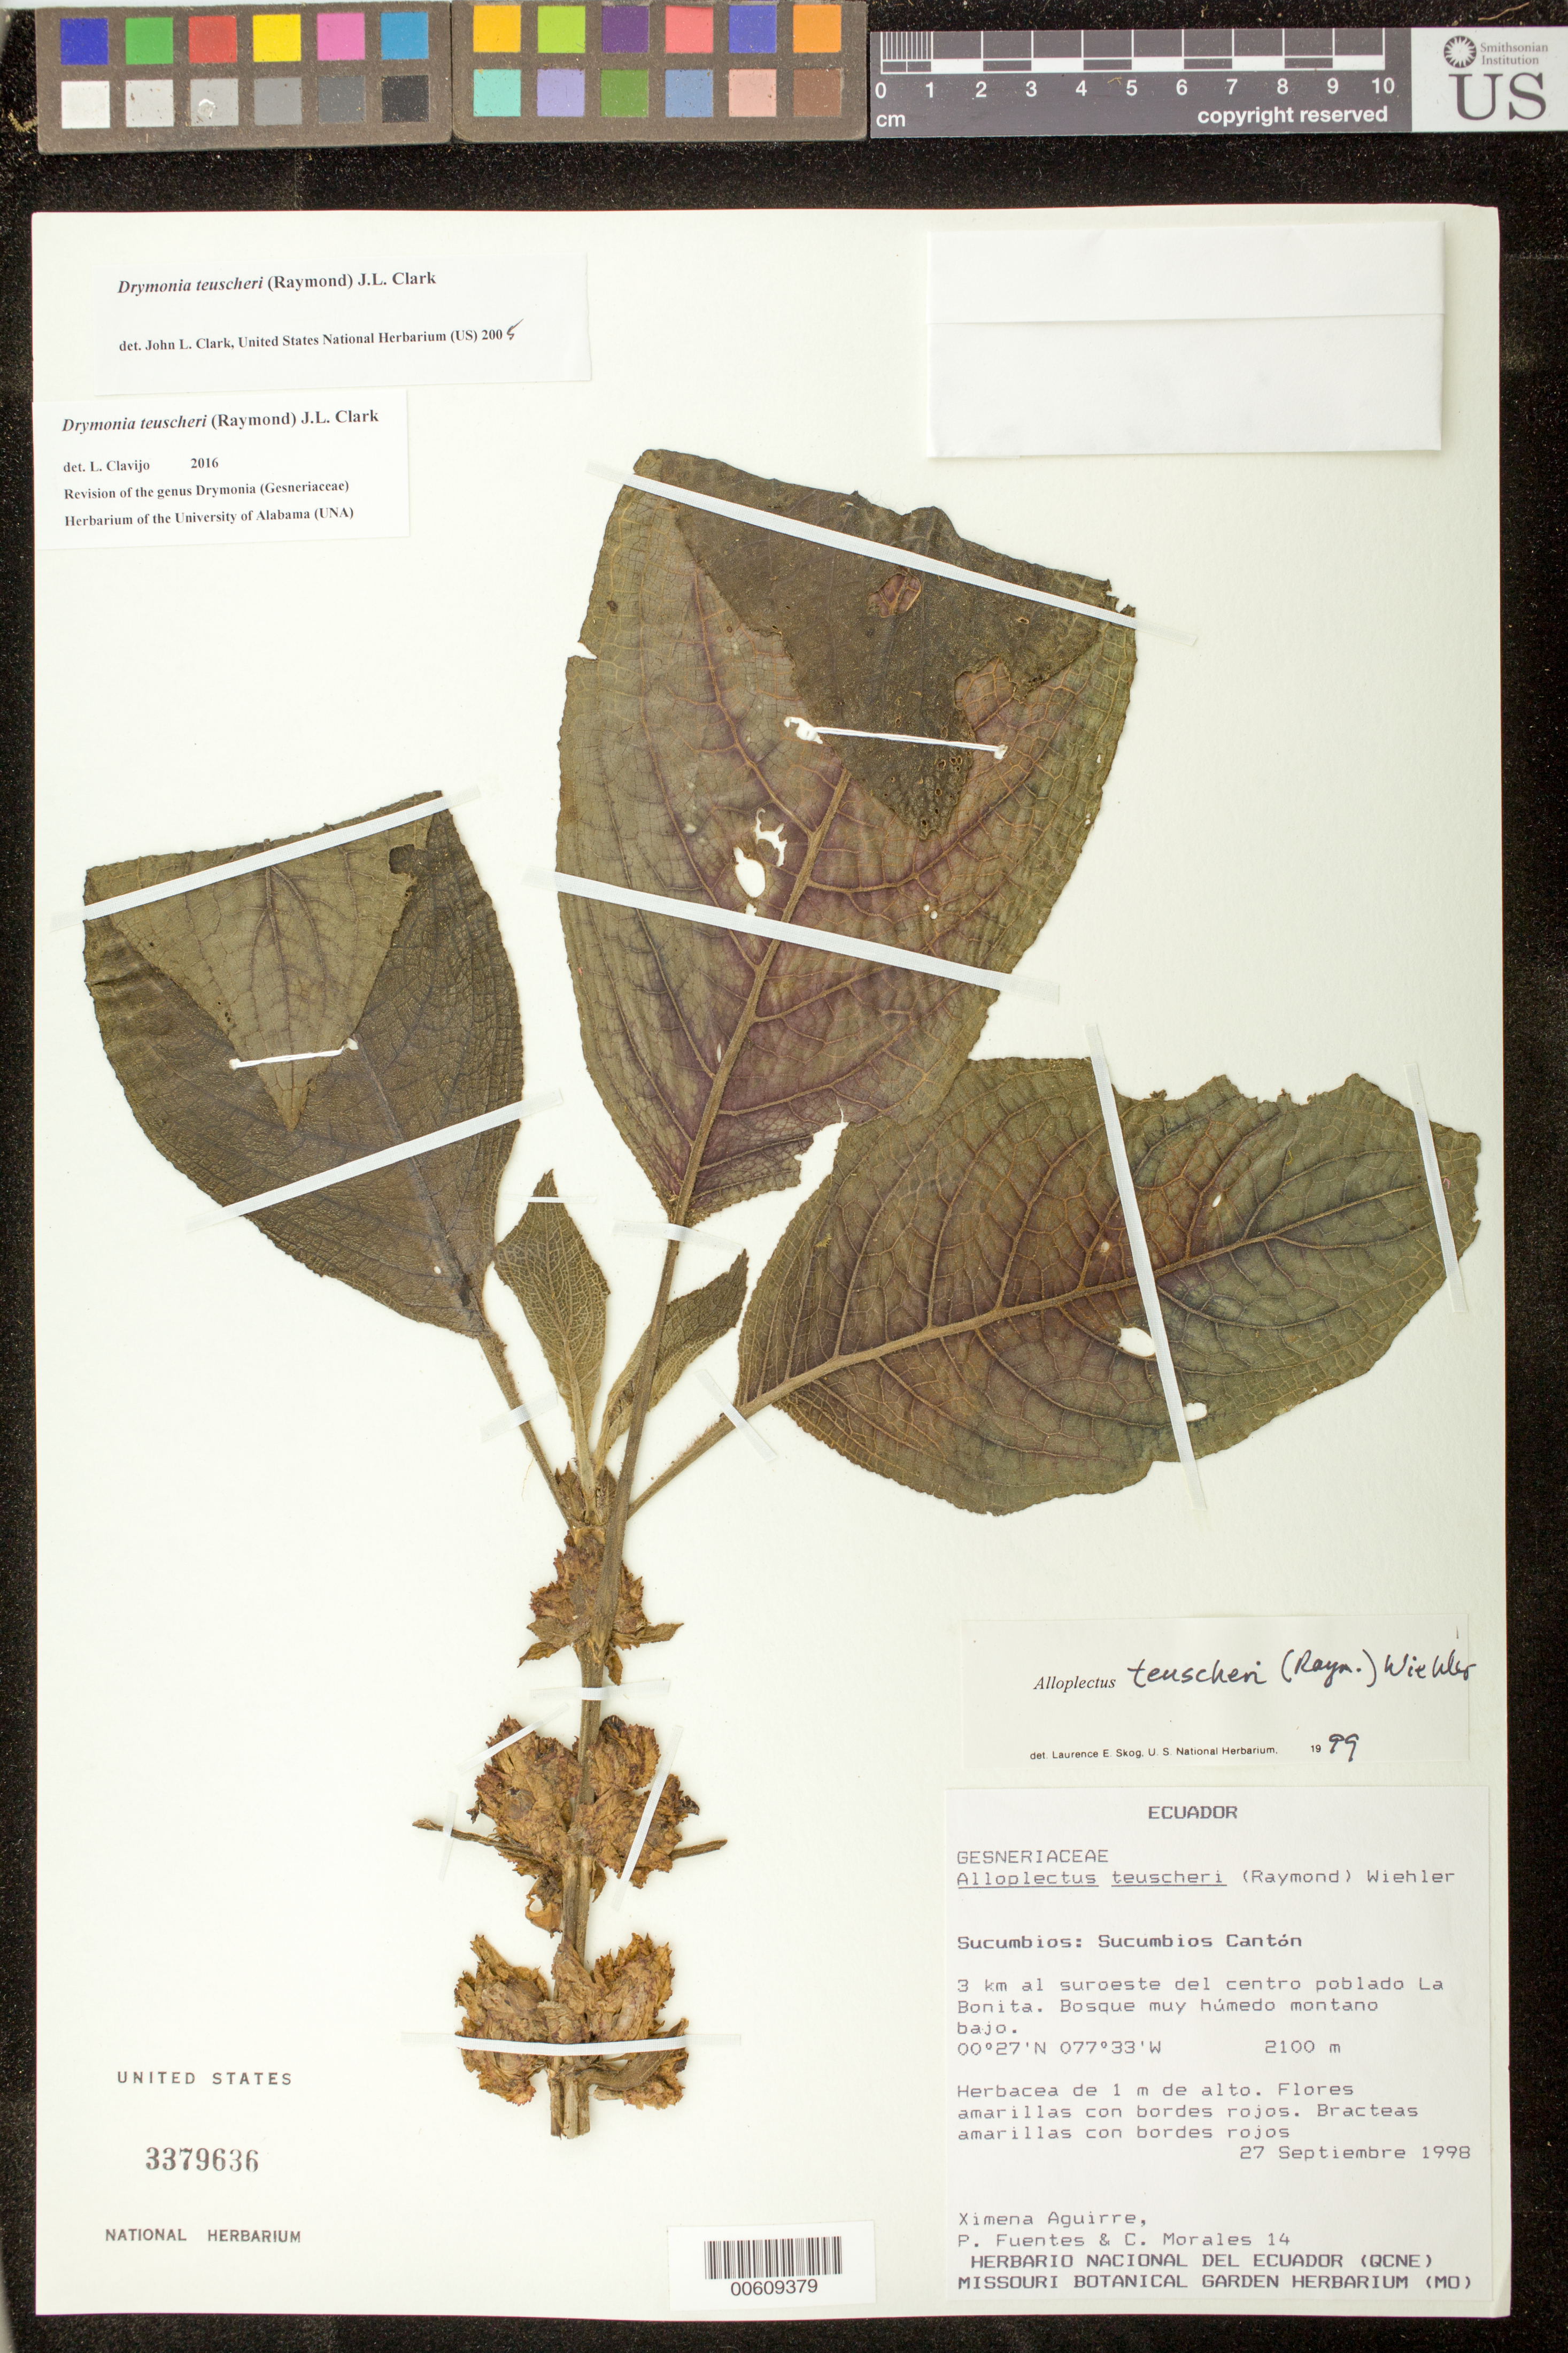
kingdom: Plantae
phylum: Tracheophyta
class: Magnoliopsida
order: Lamiales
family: Gesneriaceae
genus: Drymonia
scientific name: Drymonia teuscheri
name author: (Raymond) J.L. Clark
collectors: X. Aguirre, P. Fuentes & C. Morales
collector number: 14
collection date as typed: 27 Sep 1998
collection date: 1998-09-27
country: Ecuador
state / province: Sucumbíos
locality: Sucumbios Cantón; 3 km al SW del centro poblado La Bonita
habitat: Bosque muy húmedo montano bajo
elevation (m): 2100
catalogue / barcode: US 3379636